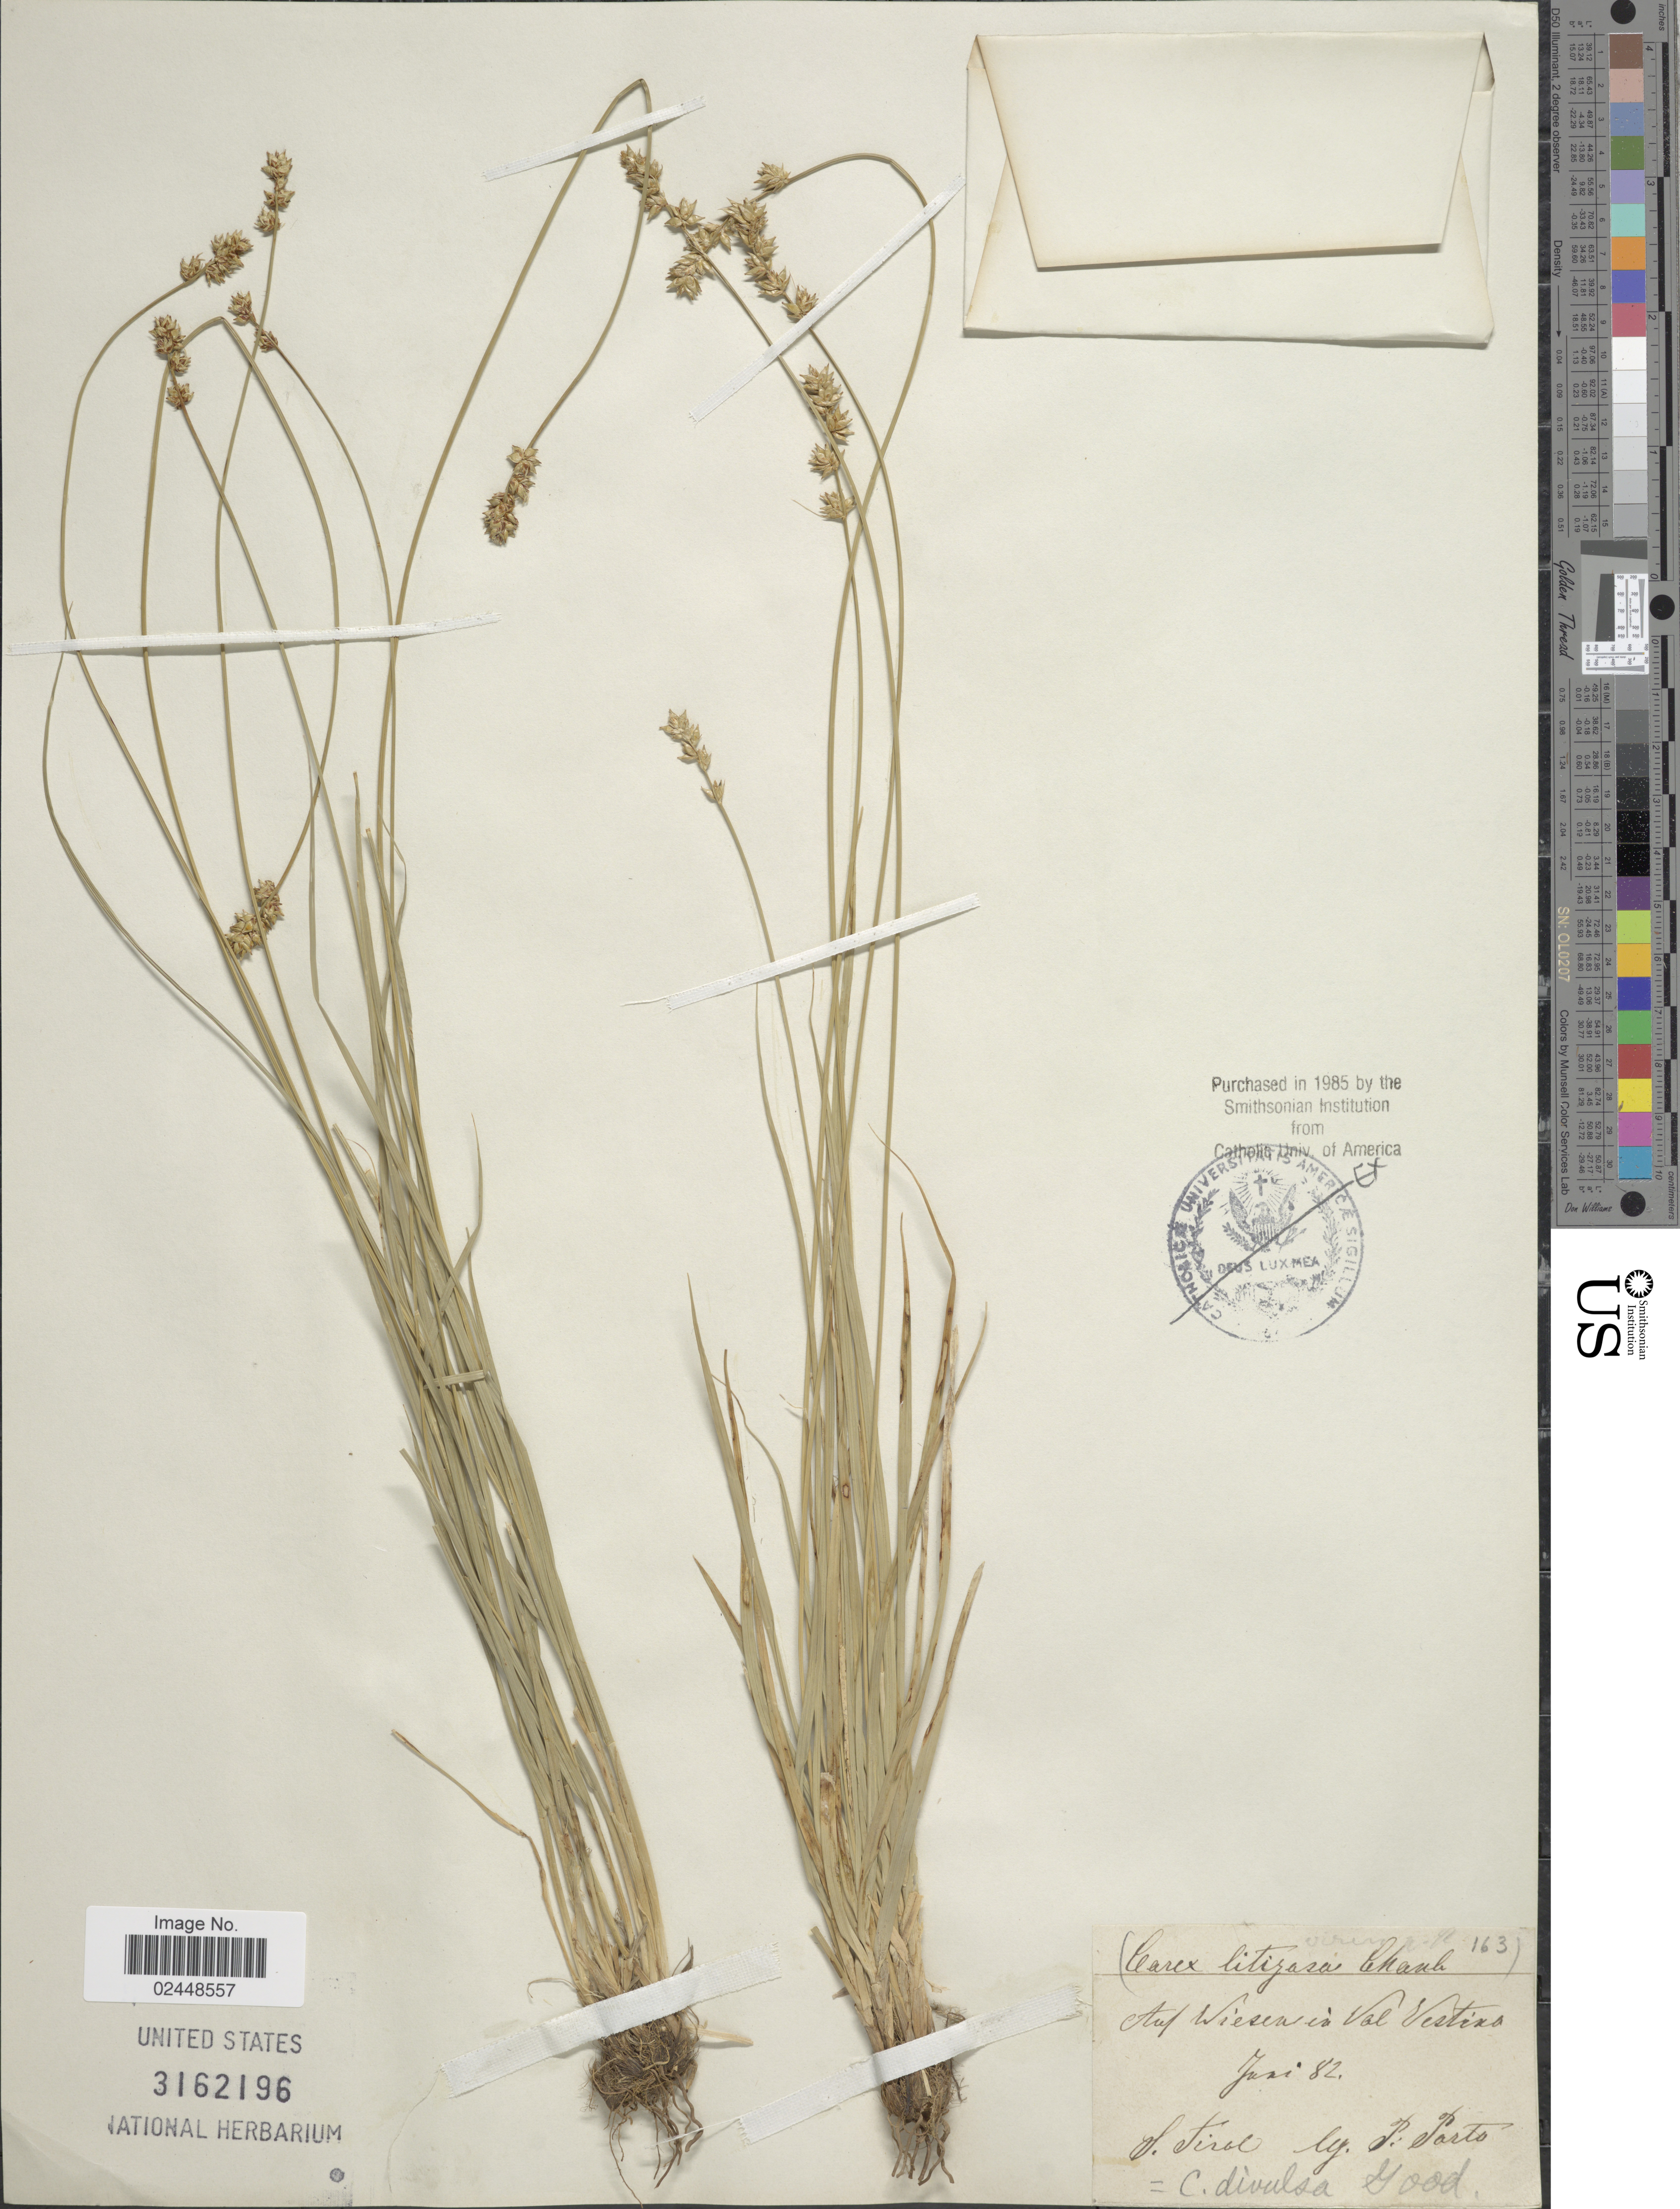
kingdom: Plantae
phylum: Tracheophyta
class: Liliopsida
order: Poales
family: Cyperaceae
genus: Carex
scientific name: Carex divulsa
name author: Stokes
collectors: P. C. Porto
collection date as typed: Transcribed d/m/y: /6/82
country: Italy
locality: Auf wiesen in Val Vestino. S. Tirol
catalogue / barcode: US 3162196